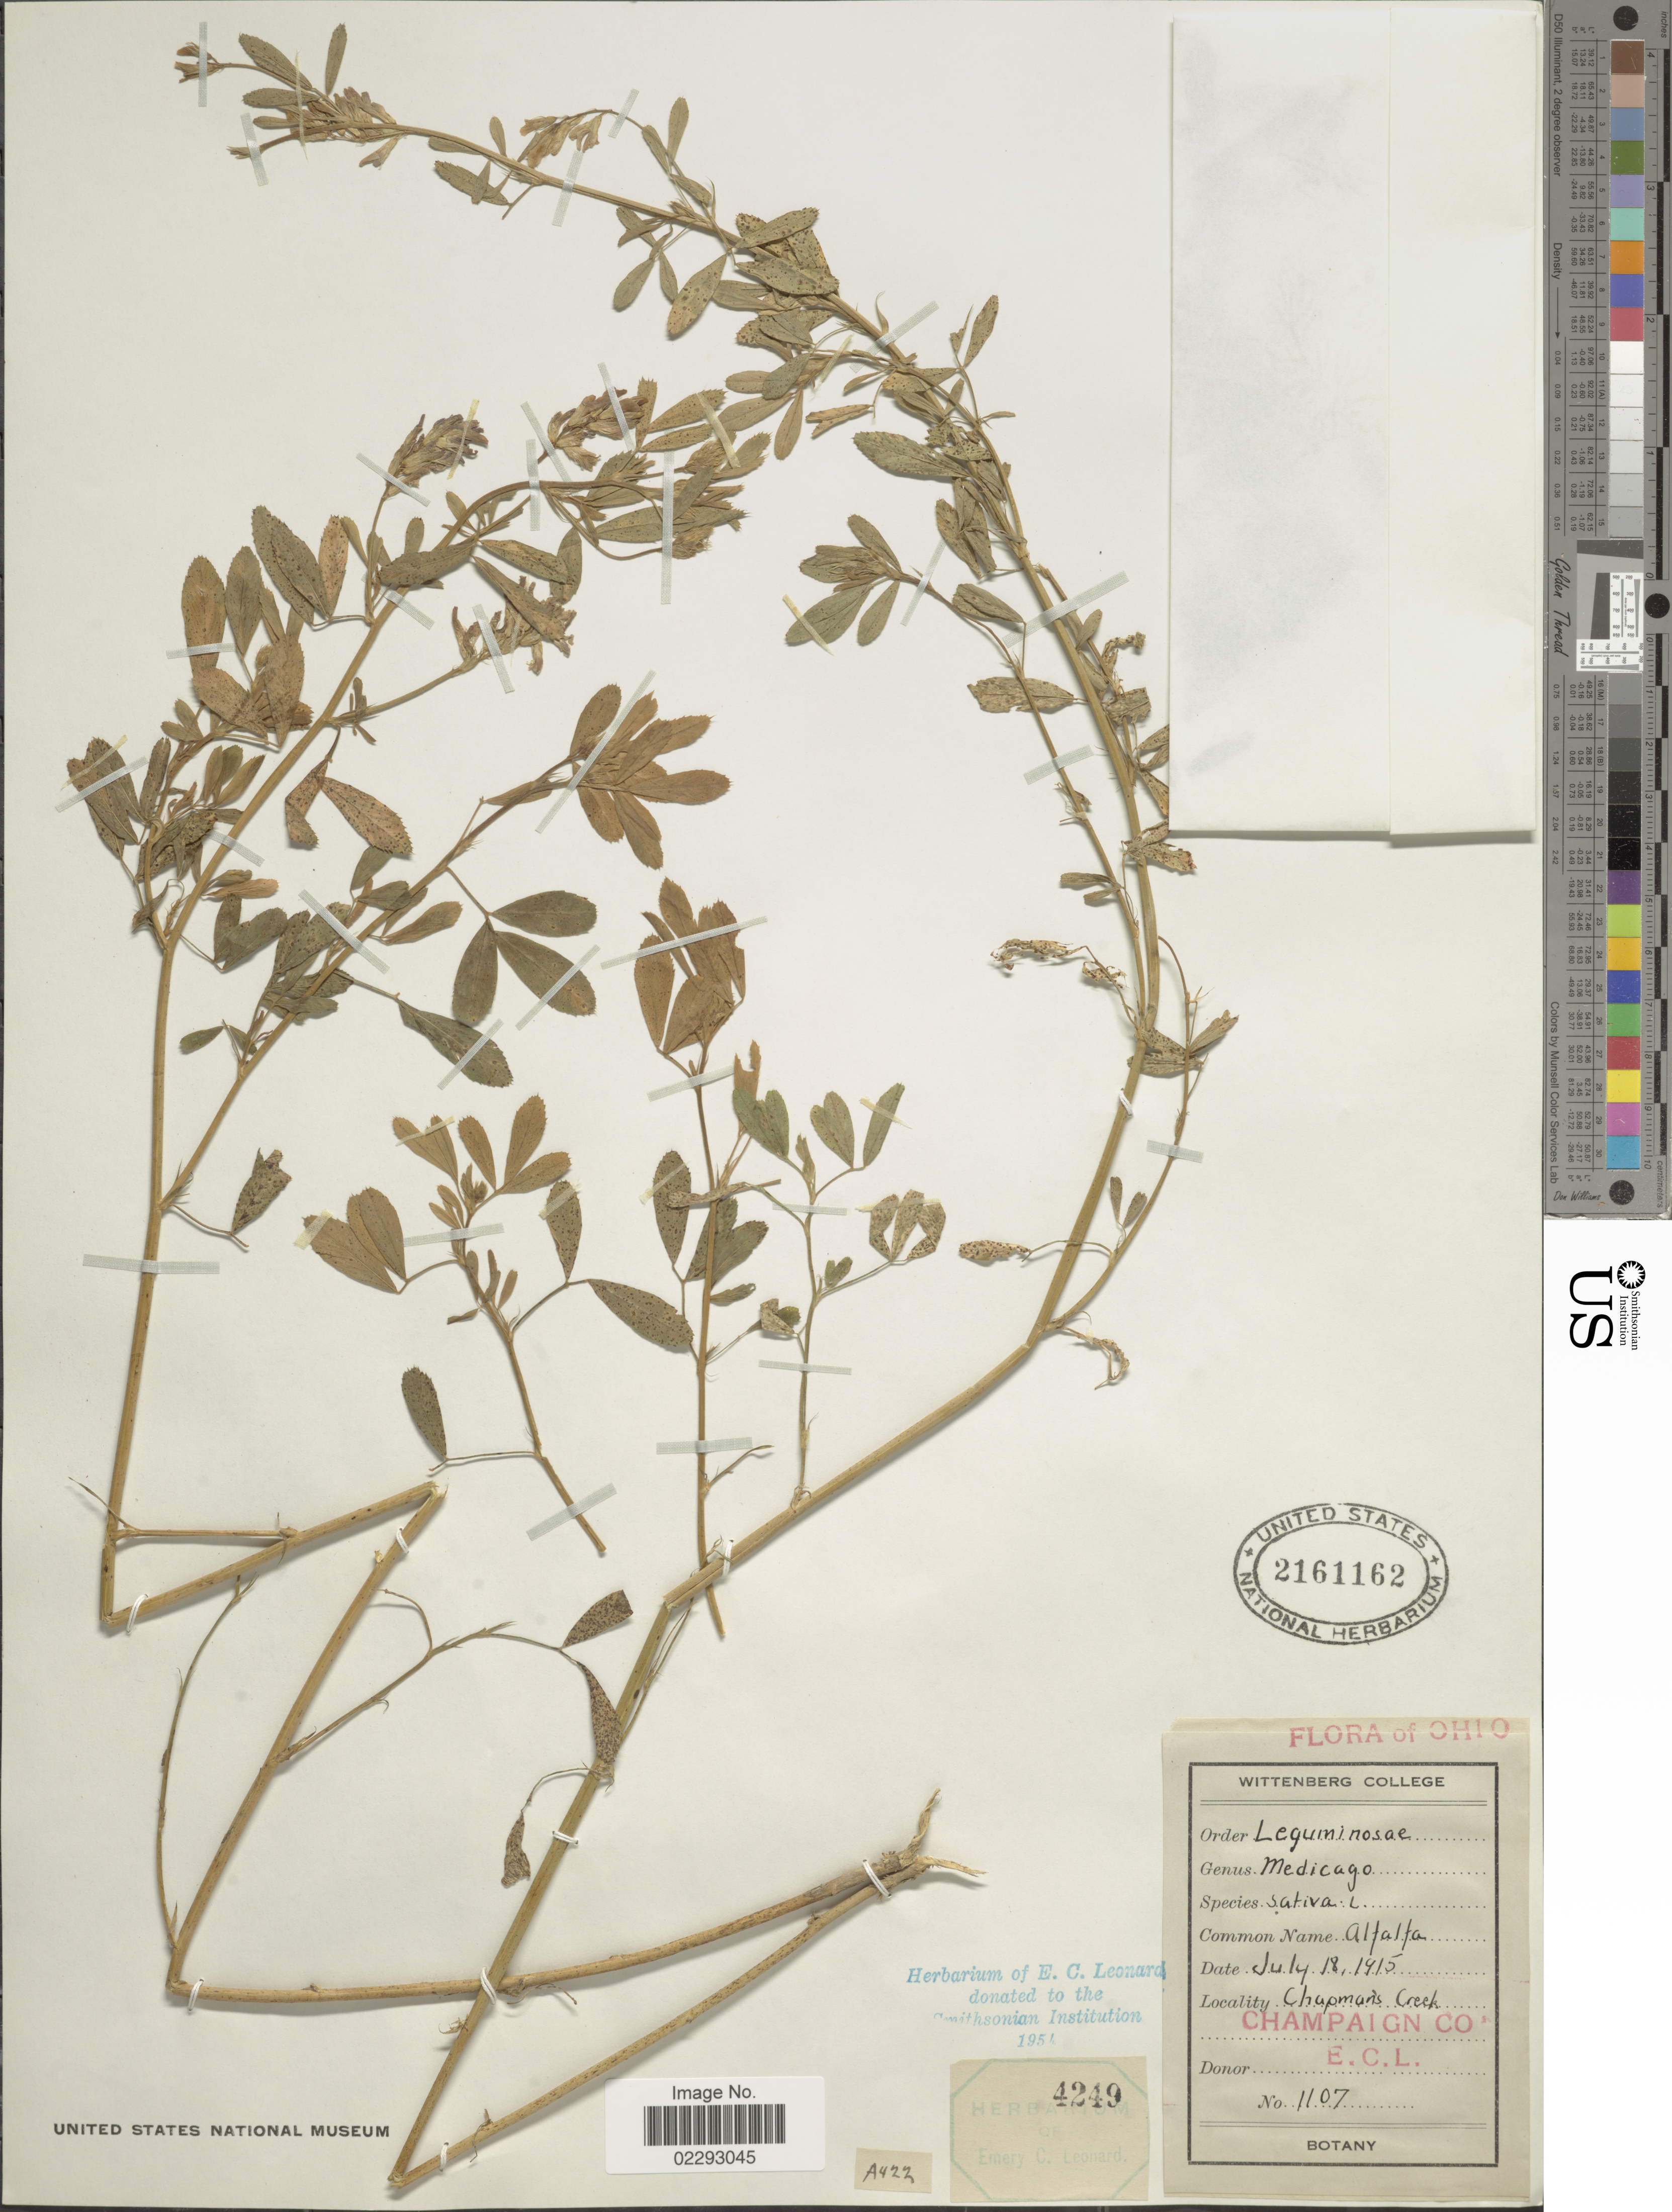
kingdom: Plantae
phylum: Tracheophyta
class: Magnoliopsida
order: Fabales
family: Fabaceae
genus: Medicago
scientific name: Medicago sativa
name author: L.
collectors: Wittenberg College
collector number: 1107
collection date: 1915-07-18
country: United States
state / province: Ohio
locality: Ohio. Chapman's Creek. Champaign Co, E. C. L.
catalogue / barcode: US 2161162